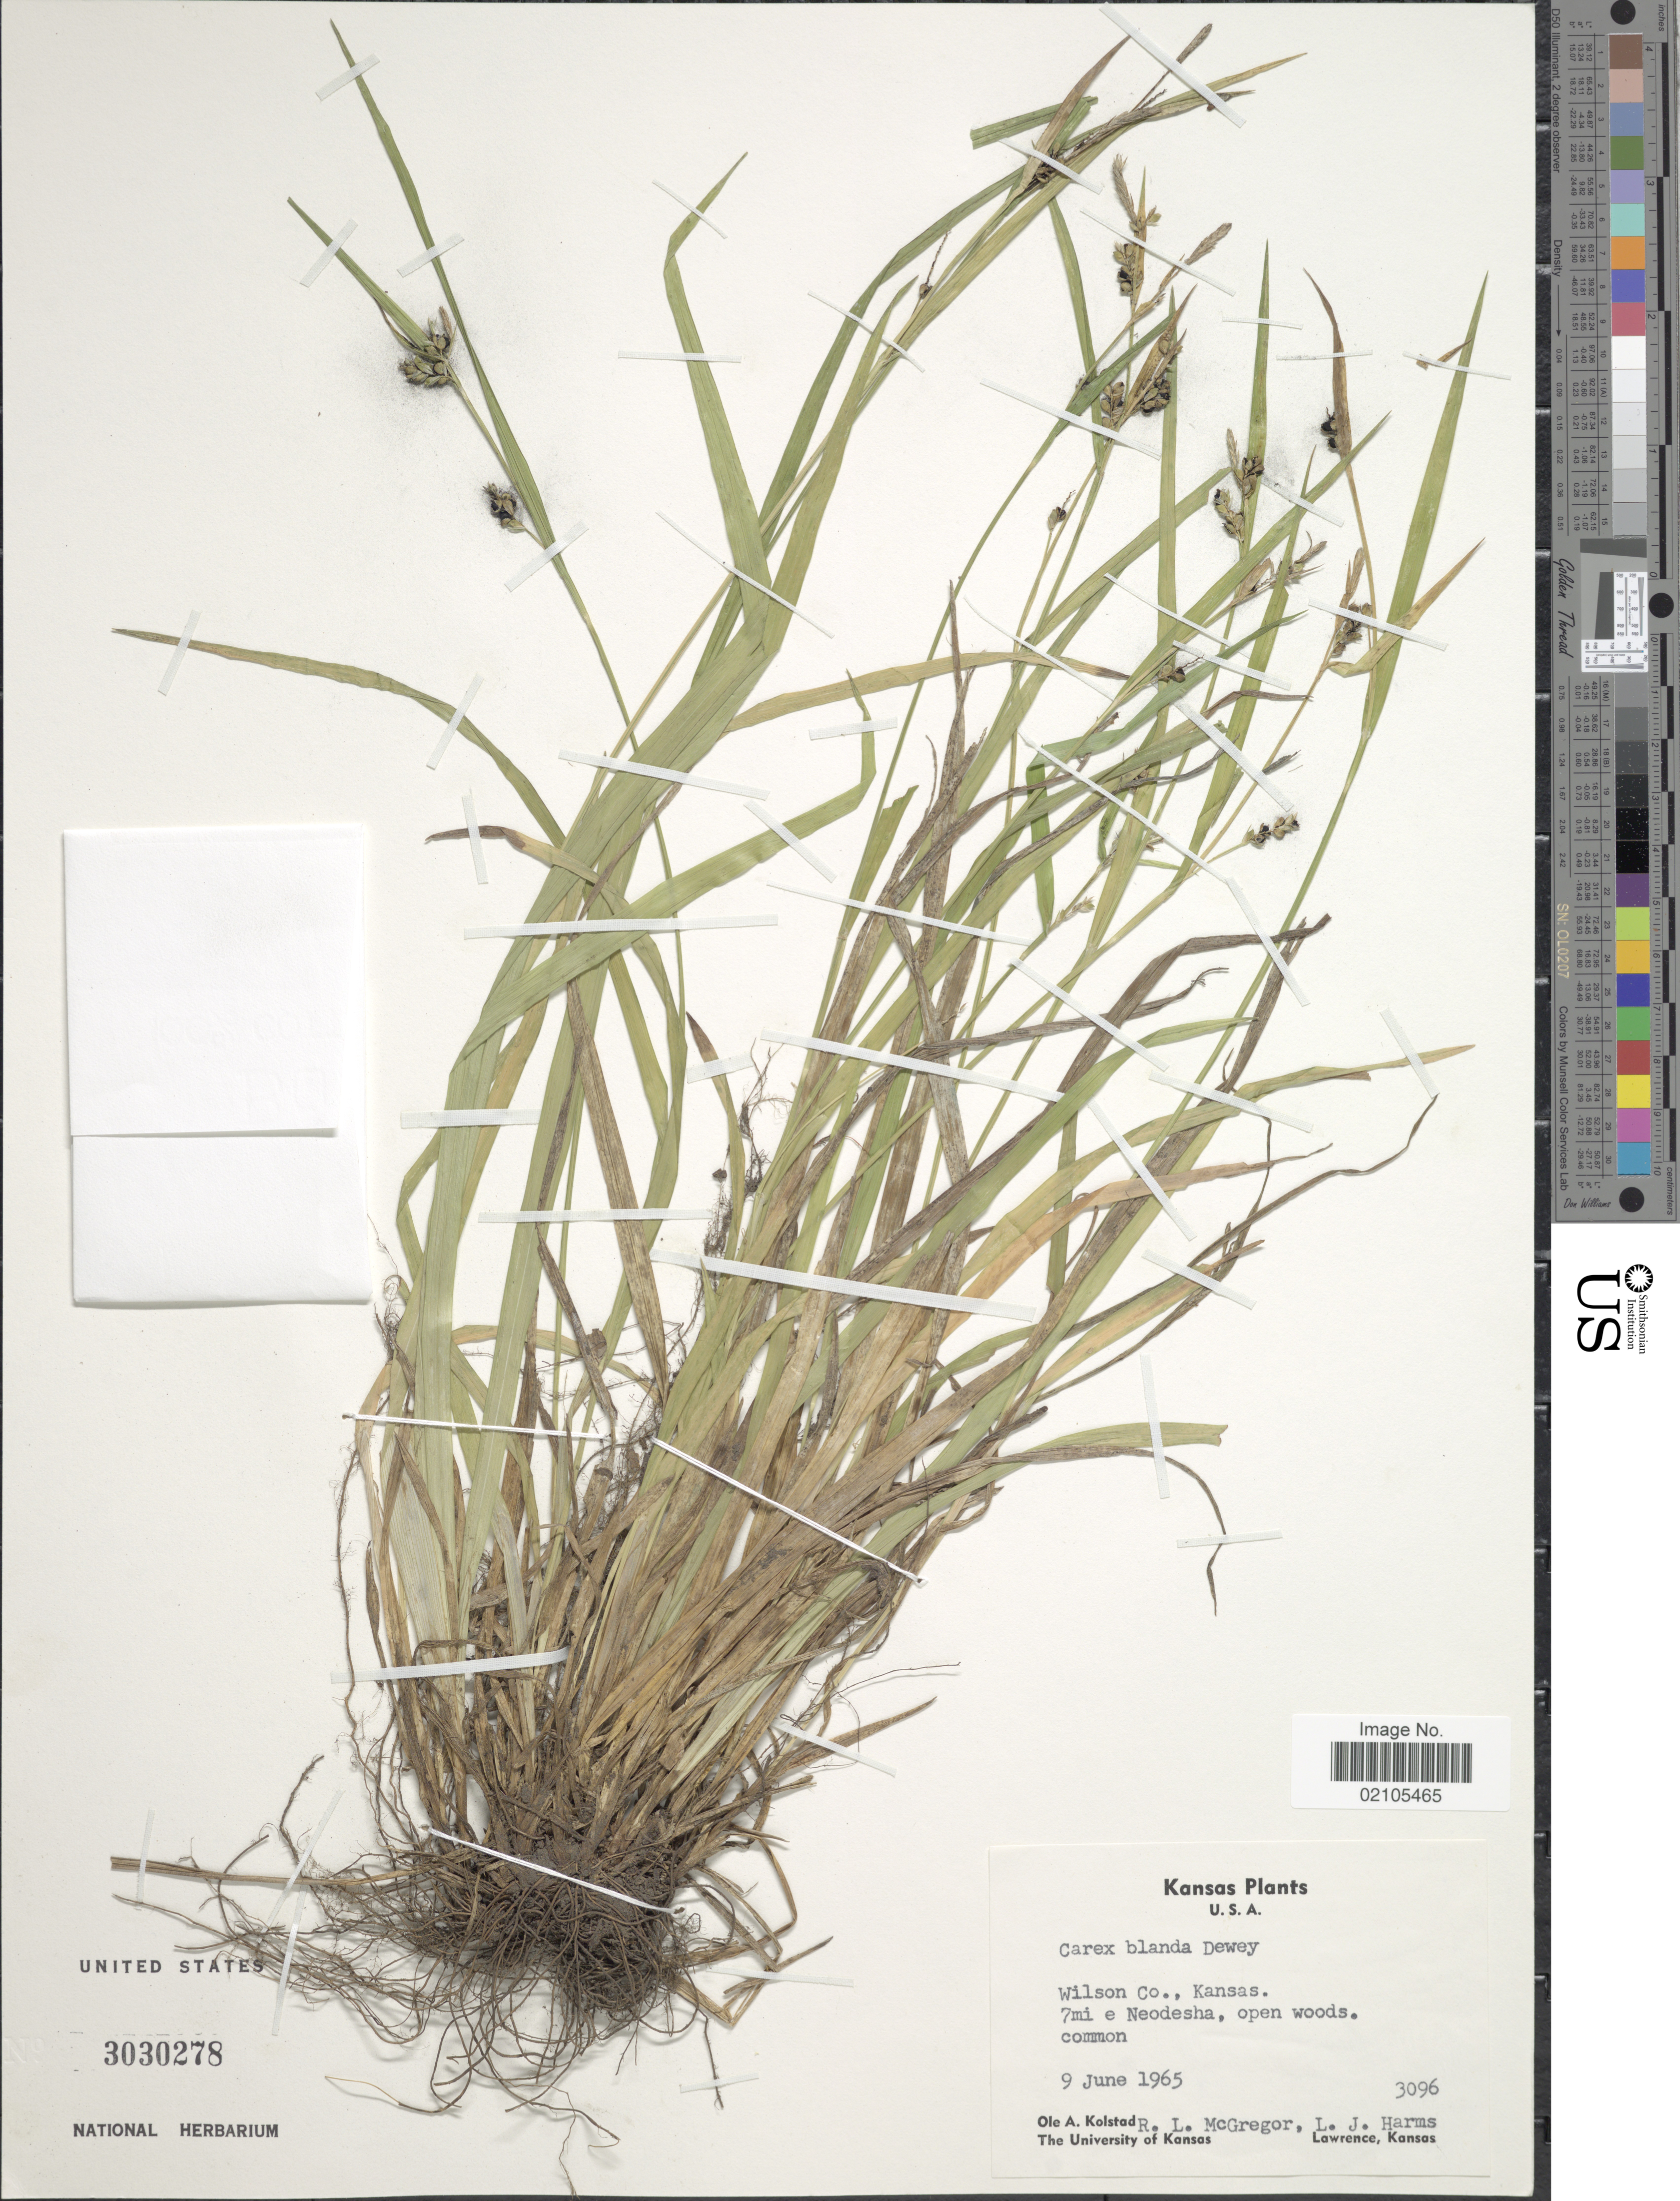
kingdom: Plantae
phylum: Tracheophyta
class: Liliopsida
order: Poales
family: Cyperaceae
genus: Carex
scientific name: Carex blanda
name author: Dewey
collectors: O. Kolstad, R. McGregor & L. Harms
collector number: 3096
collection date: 1965-06-09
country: United States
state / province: Kansas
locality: U.S.A. Wilson Co. 7mi e Neodesha, open woods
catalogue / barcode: US 3030278